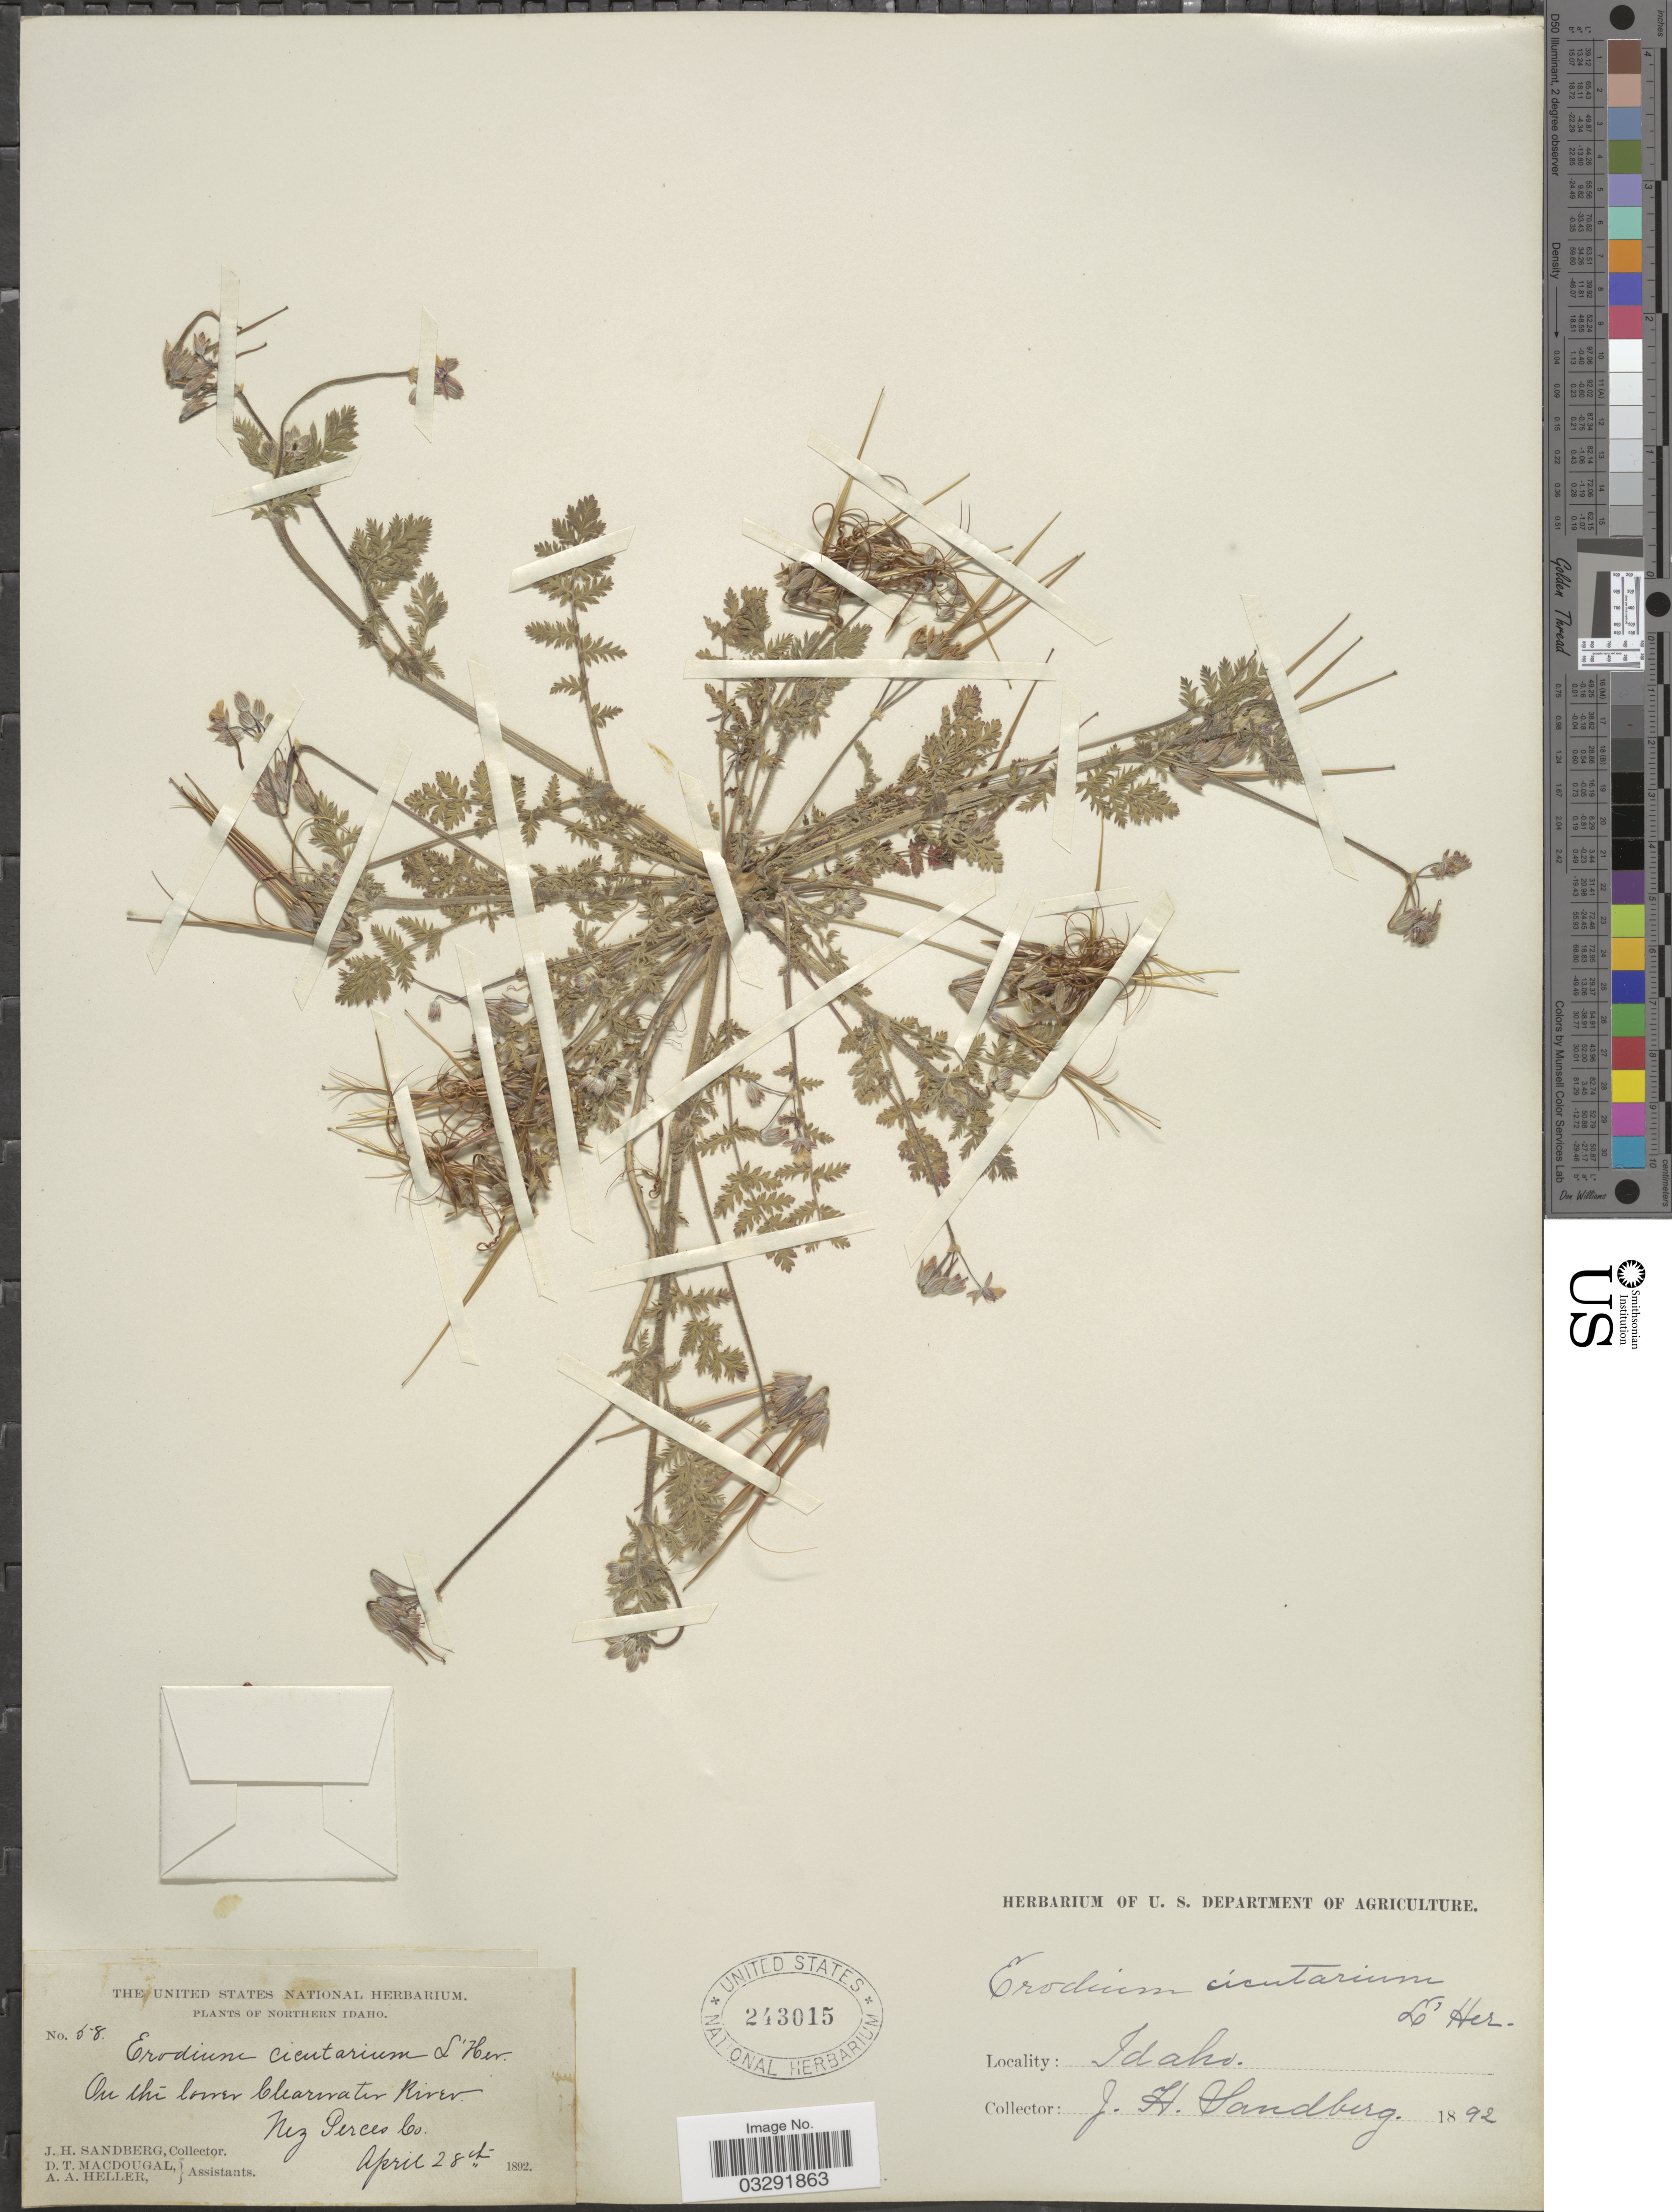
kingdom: Plantae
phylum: Tracheophyta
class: Magnoliopsida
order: Geraniales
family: Geraniaceae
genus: Erodium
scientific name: Erodium cicutarium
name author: (L.) L'Hér.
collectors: J. H. Sandberg, D. T. MacDougal & A. A. Heller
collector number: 58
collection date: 1892-04-28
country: United States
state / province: Idaho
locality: Northern Idaho. On the Clearwater River. Nez Perces Co.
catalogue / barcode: US 243015